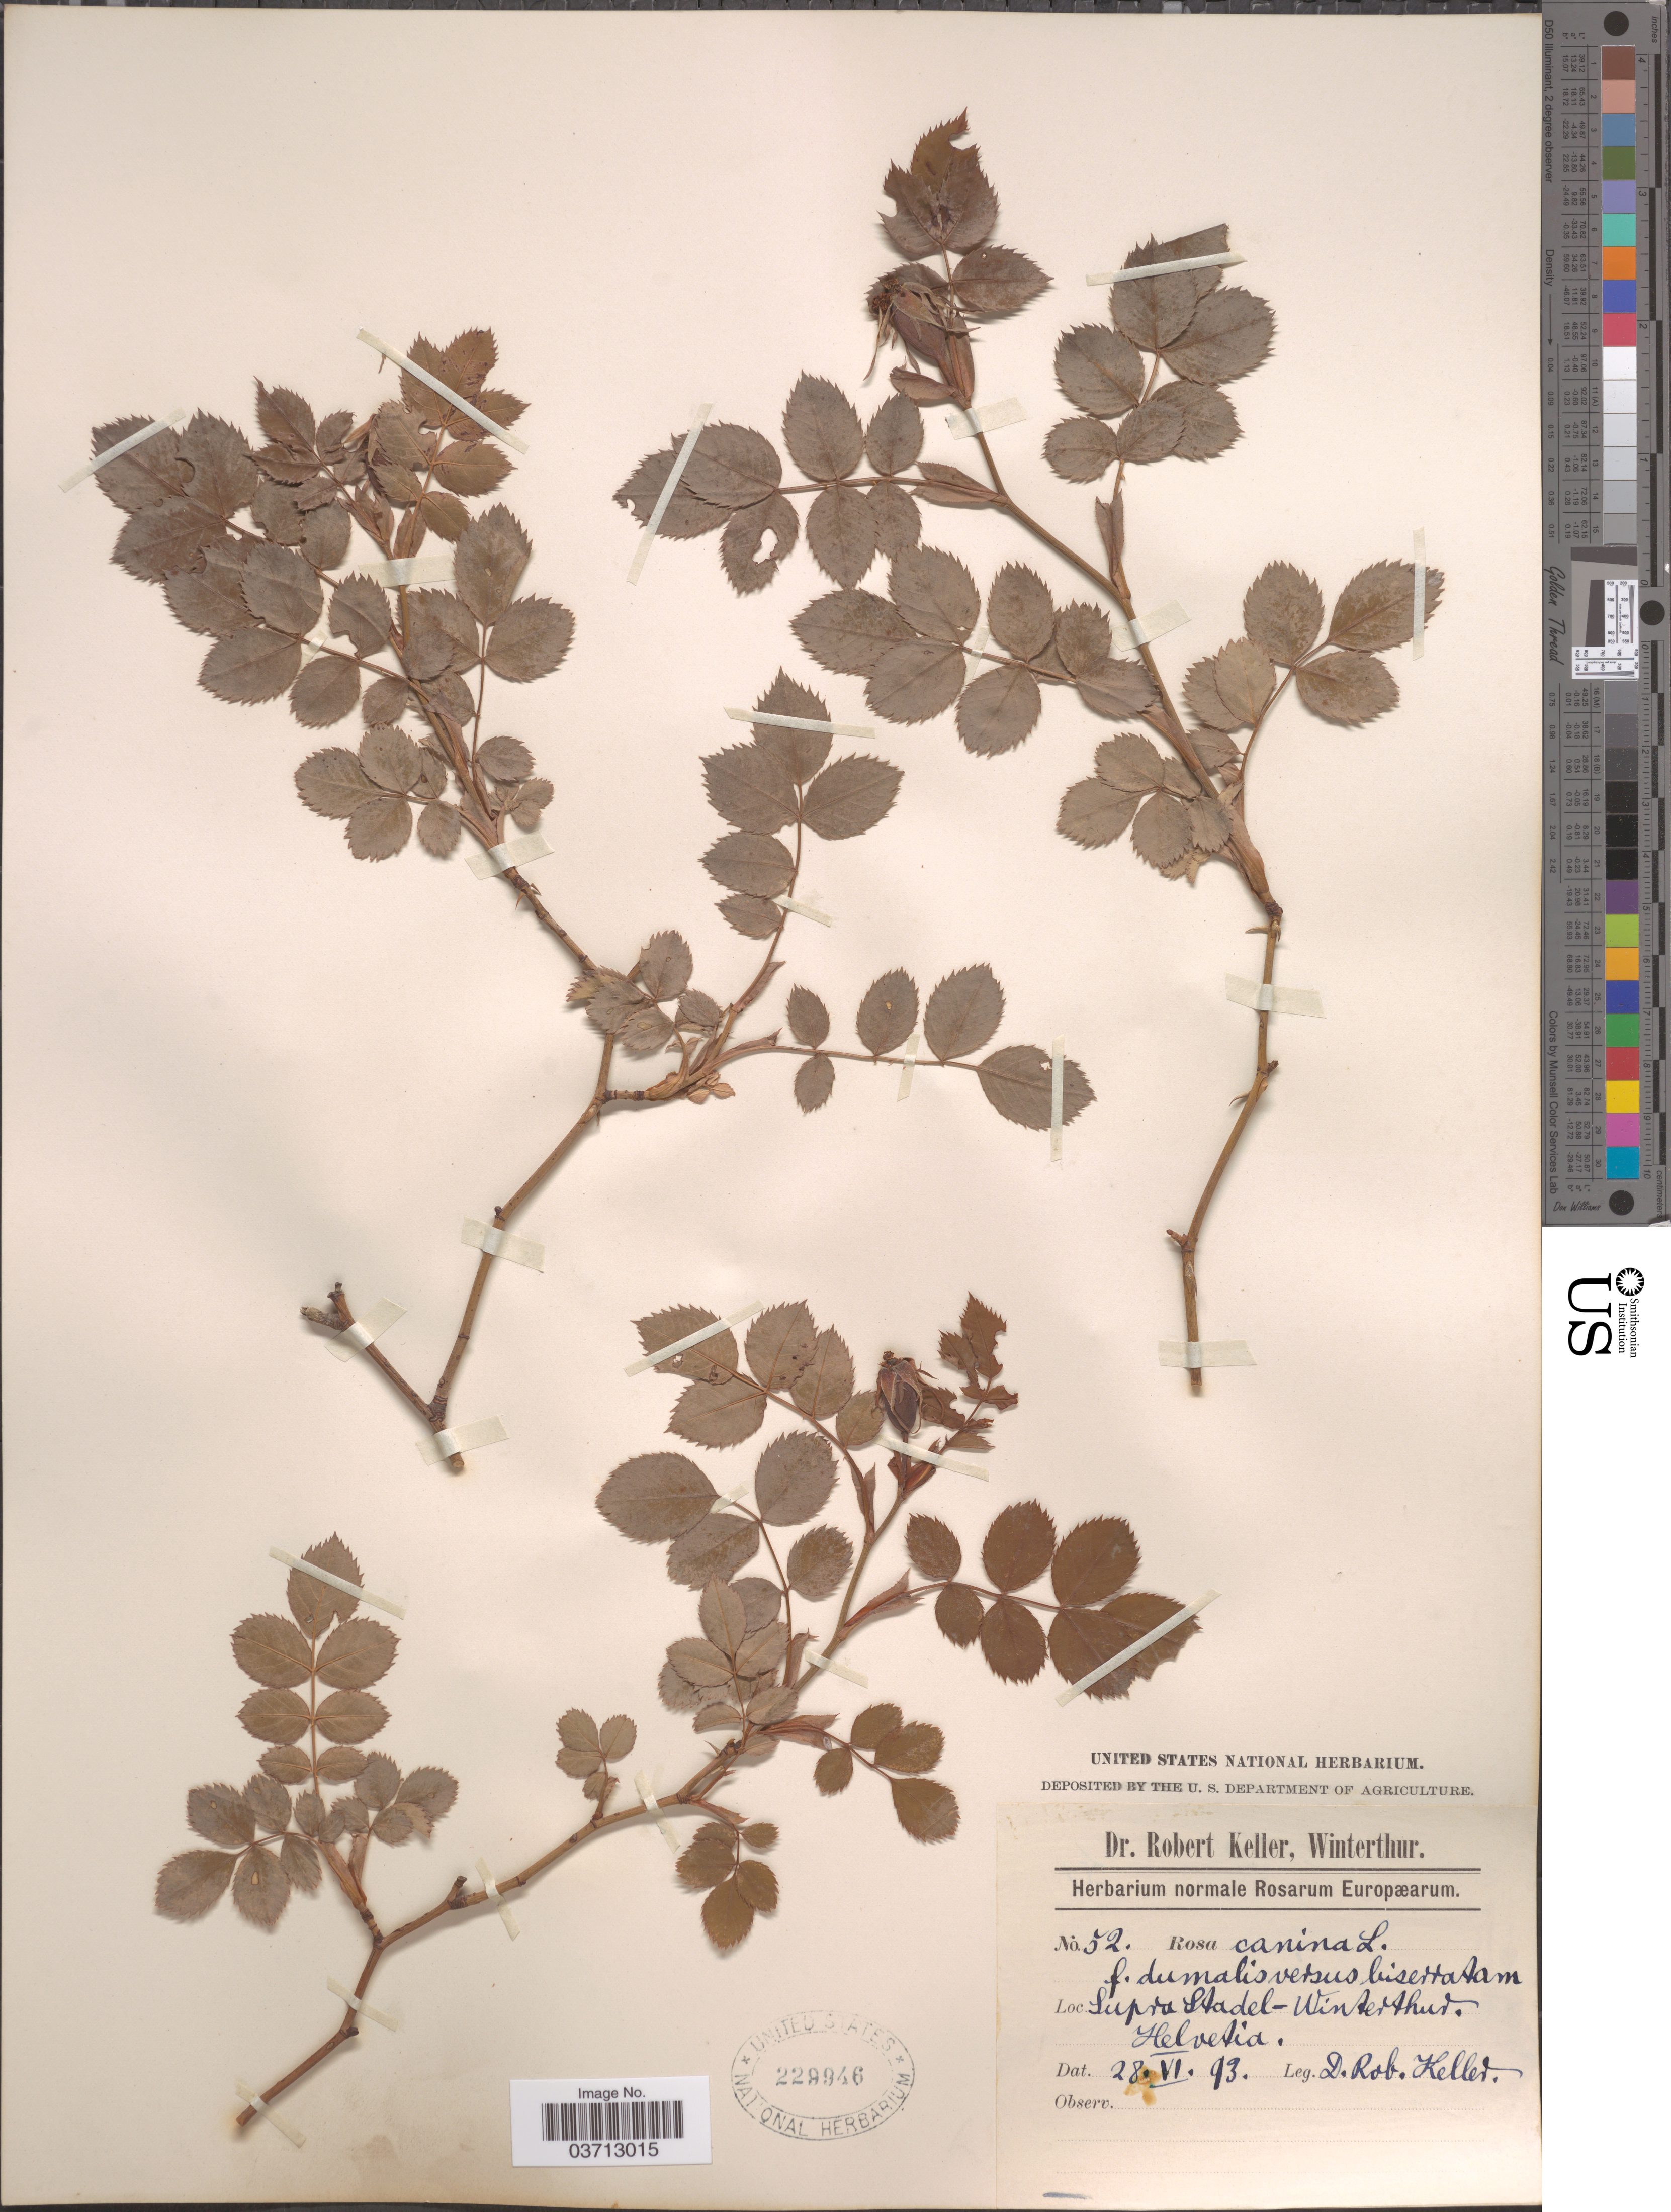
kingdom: Plantae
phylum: Tracheophyta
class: Magnoliopsida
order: Rosales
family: Rosaceae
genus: Rosa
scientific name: Rosa canina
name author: L.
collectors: R. Keller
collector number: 52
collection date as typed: Transcribed d/m/y: 28/6/93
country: Switzerland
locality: Supra Stadel-Winterthur. Helvetia.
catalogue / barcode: US 229946